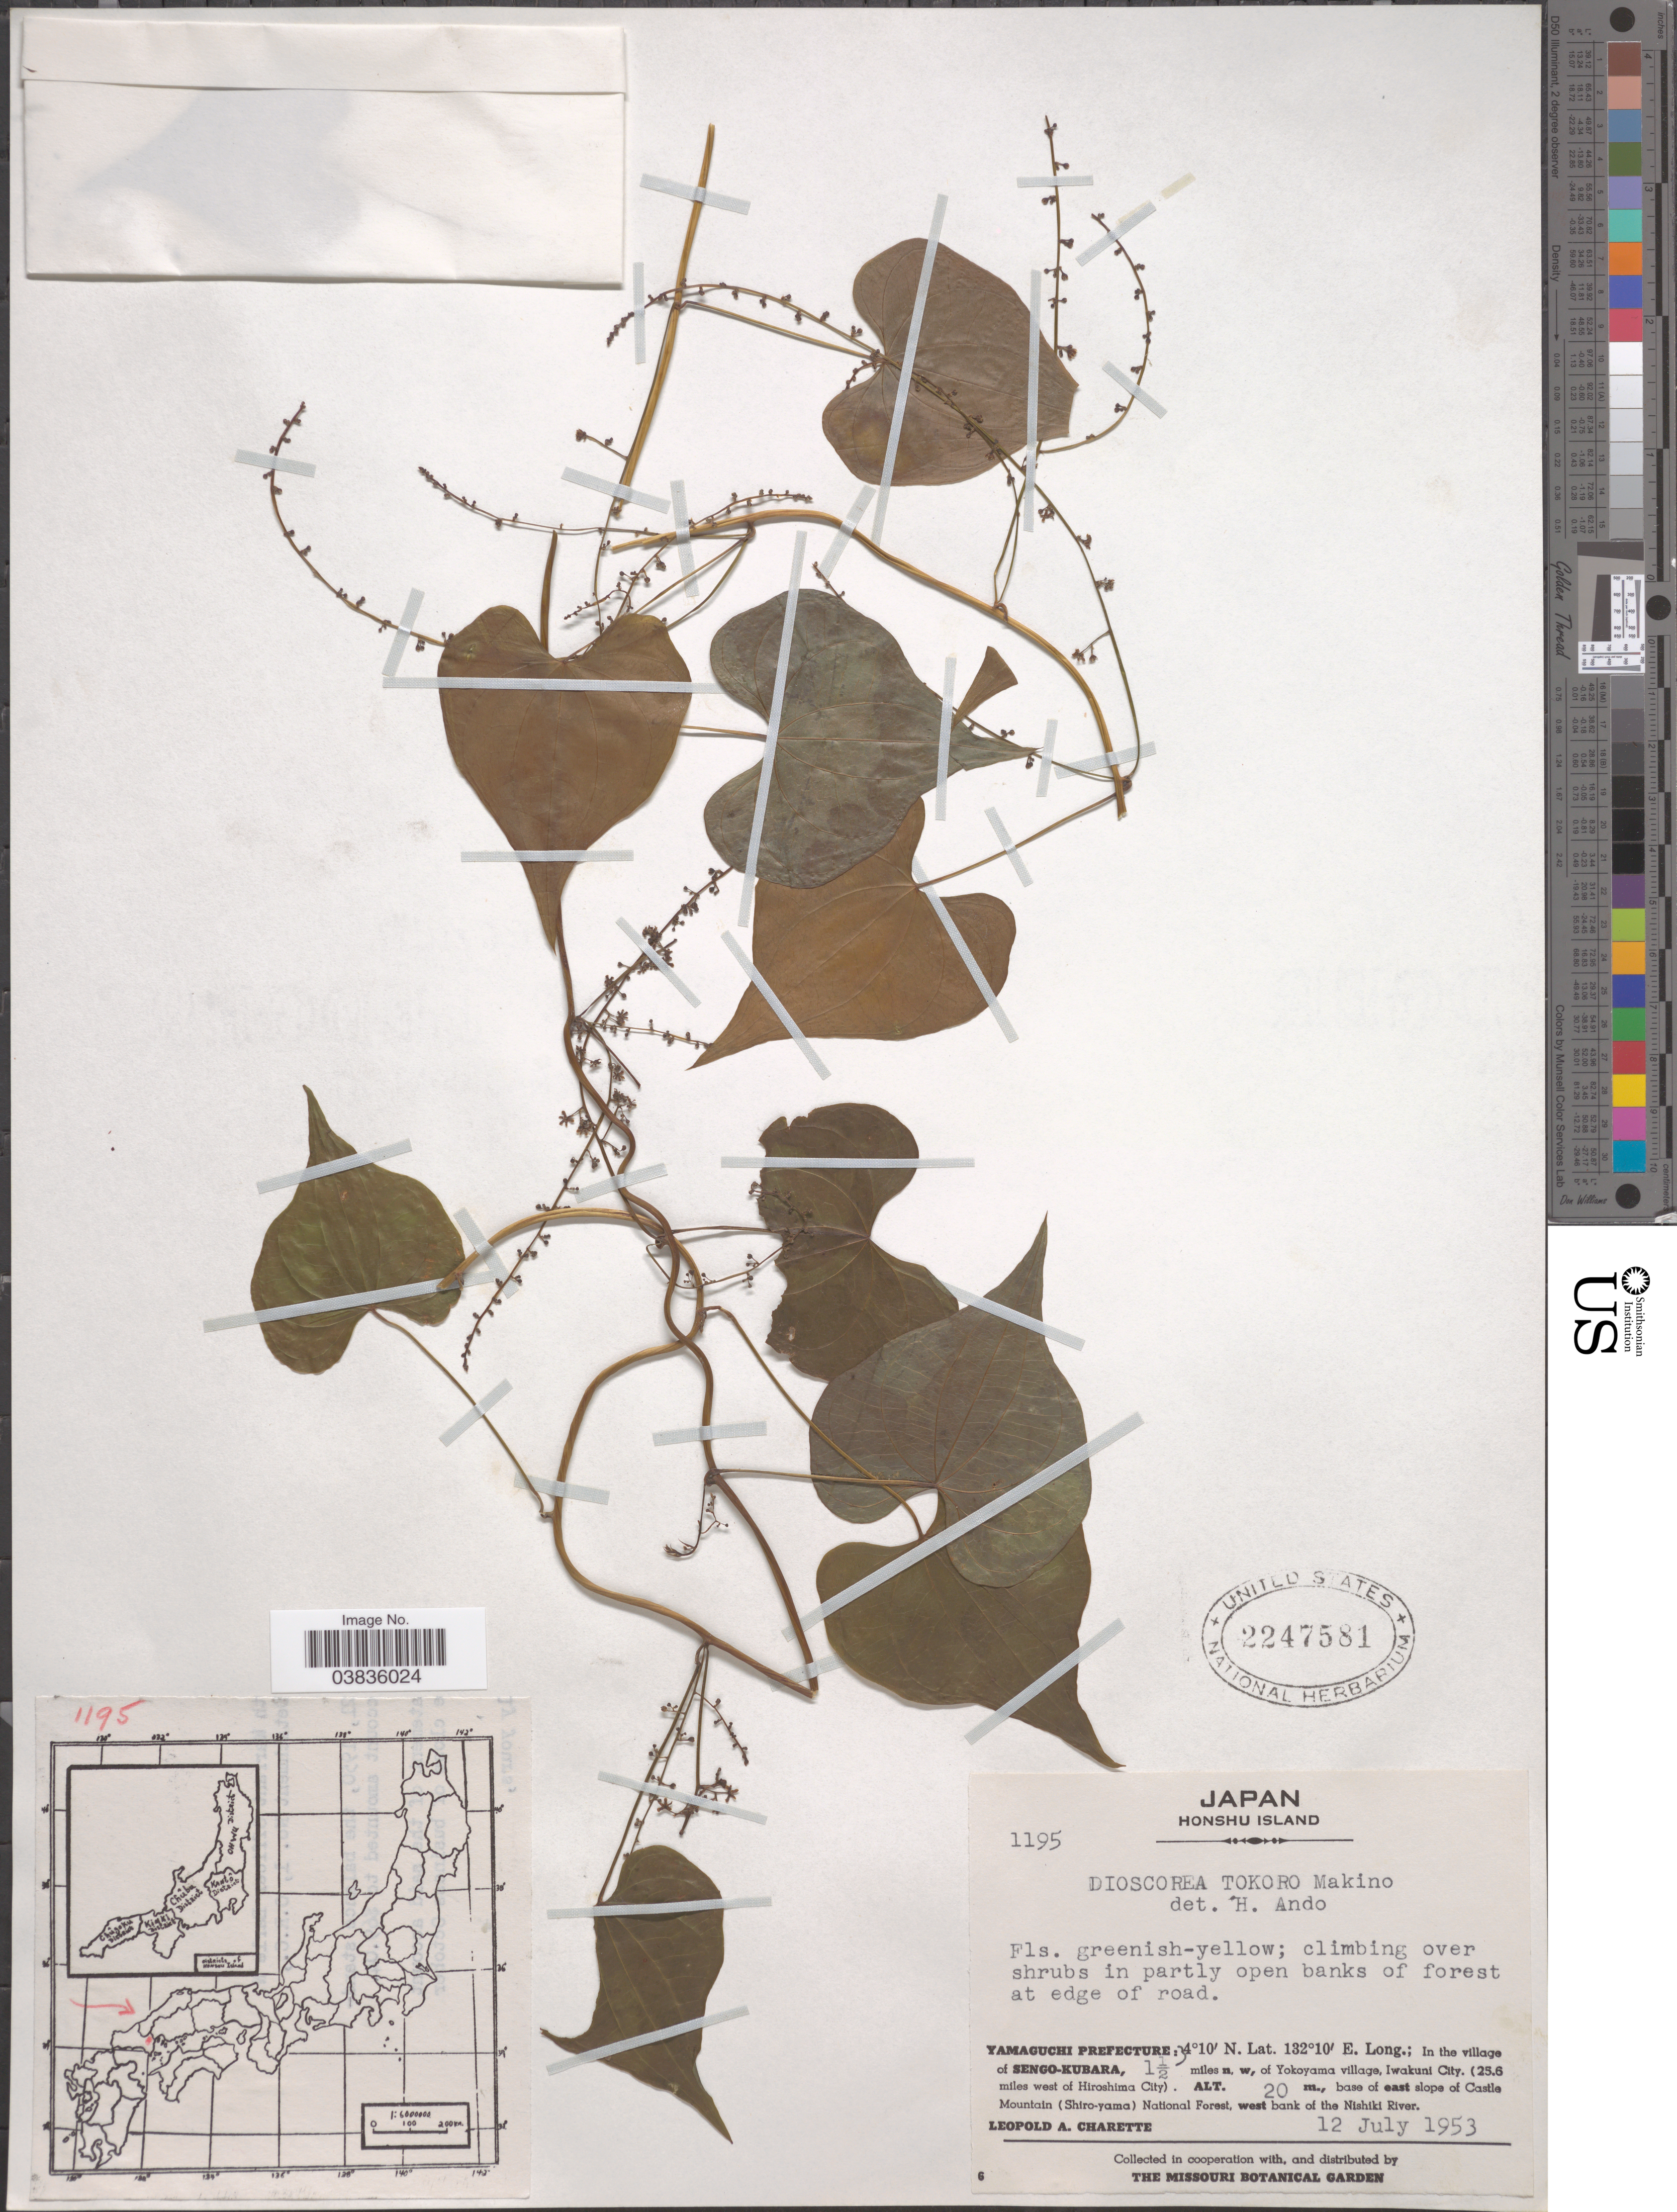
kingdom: Plantae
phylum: Tracheophyta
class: Liliopsida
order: Dioscoreales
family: Dioscoreaceae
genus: Dioscorea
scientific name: Dioscorea tokoro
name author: Makino ex Miyabe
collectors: L. A. Charette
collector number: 1195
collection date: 1953-07-12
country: Japan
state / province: Yamaguti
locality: Honshu Island. Yamaguchi Prefecture: In the village of Sengo-Kubara, 1½ miles n.w. of Yokoyama village, Iwakuni City (25.6 miles west of Hiroshima City). Base of east slope of Castle Mountain (Shiro-yama) National Forest, west bank of the Nishiki River.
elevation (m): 20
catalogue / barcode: US 2247581